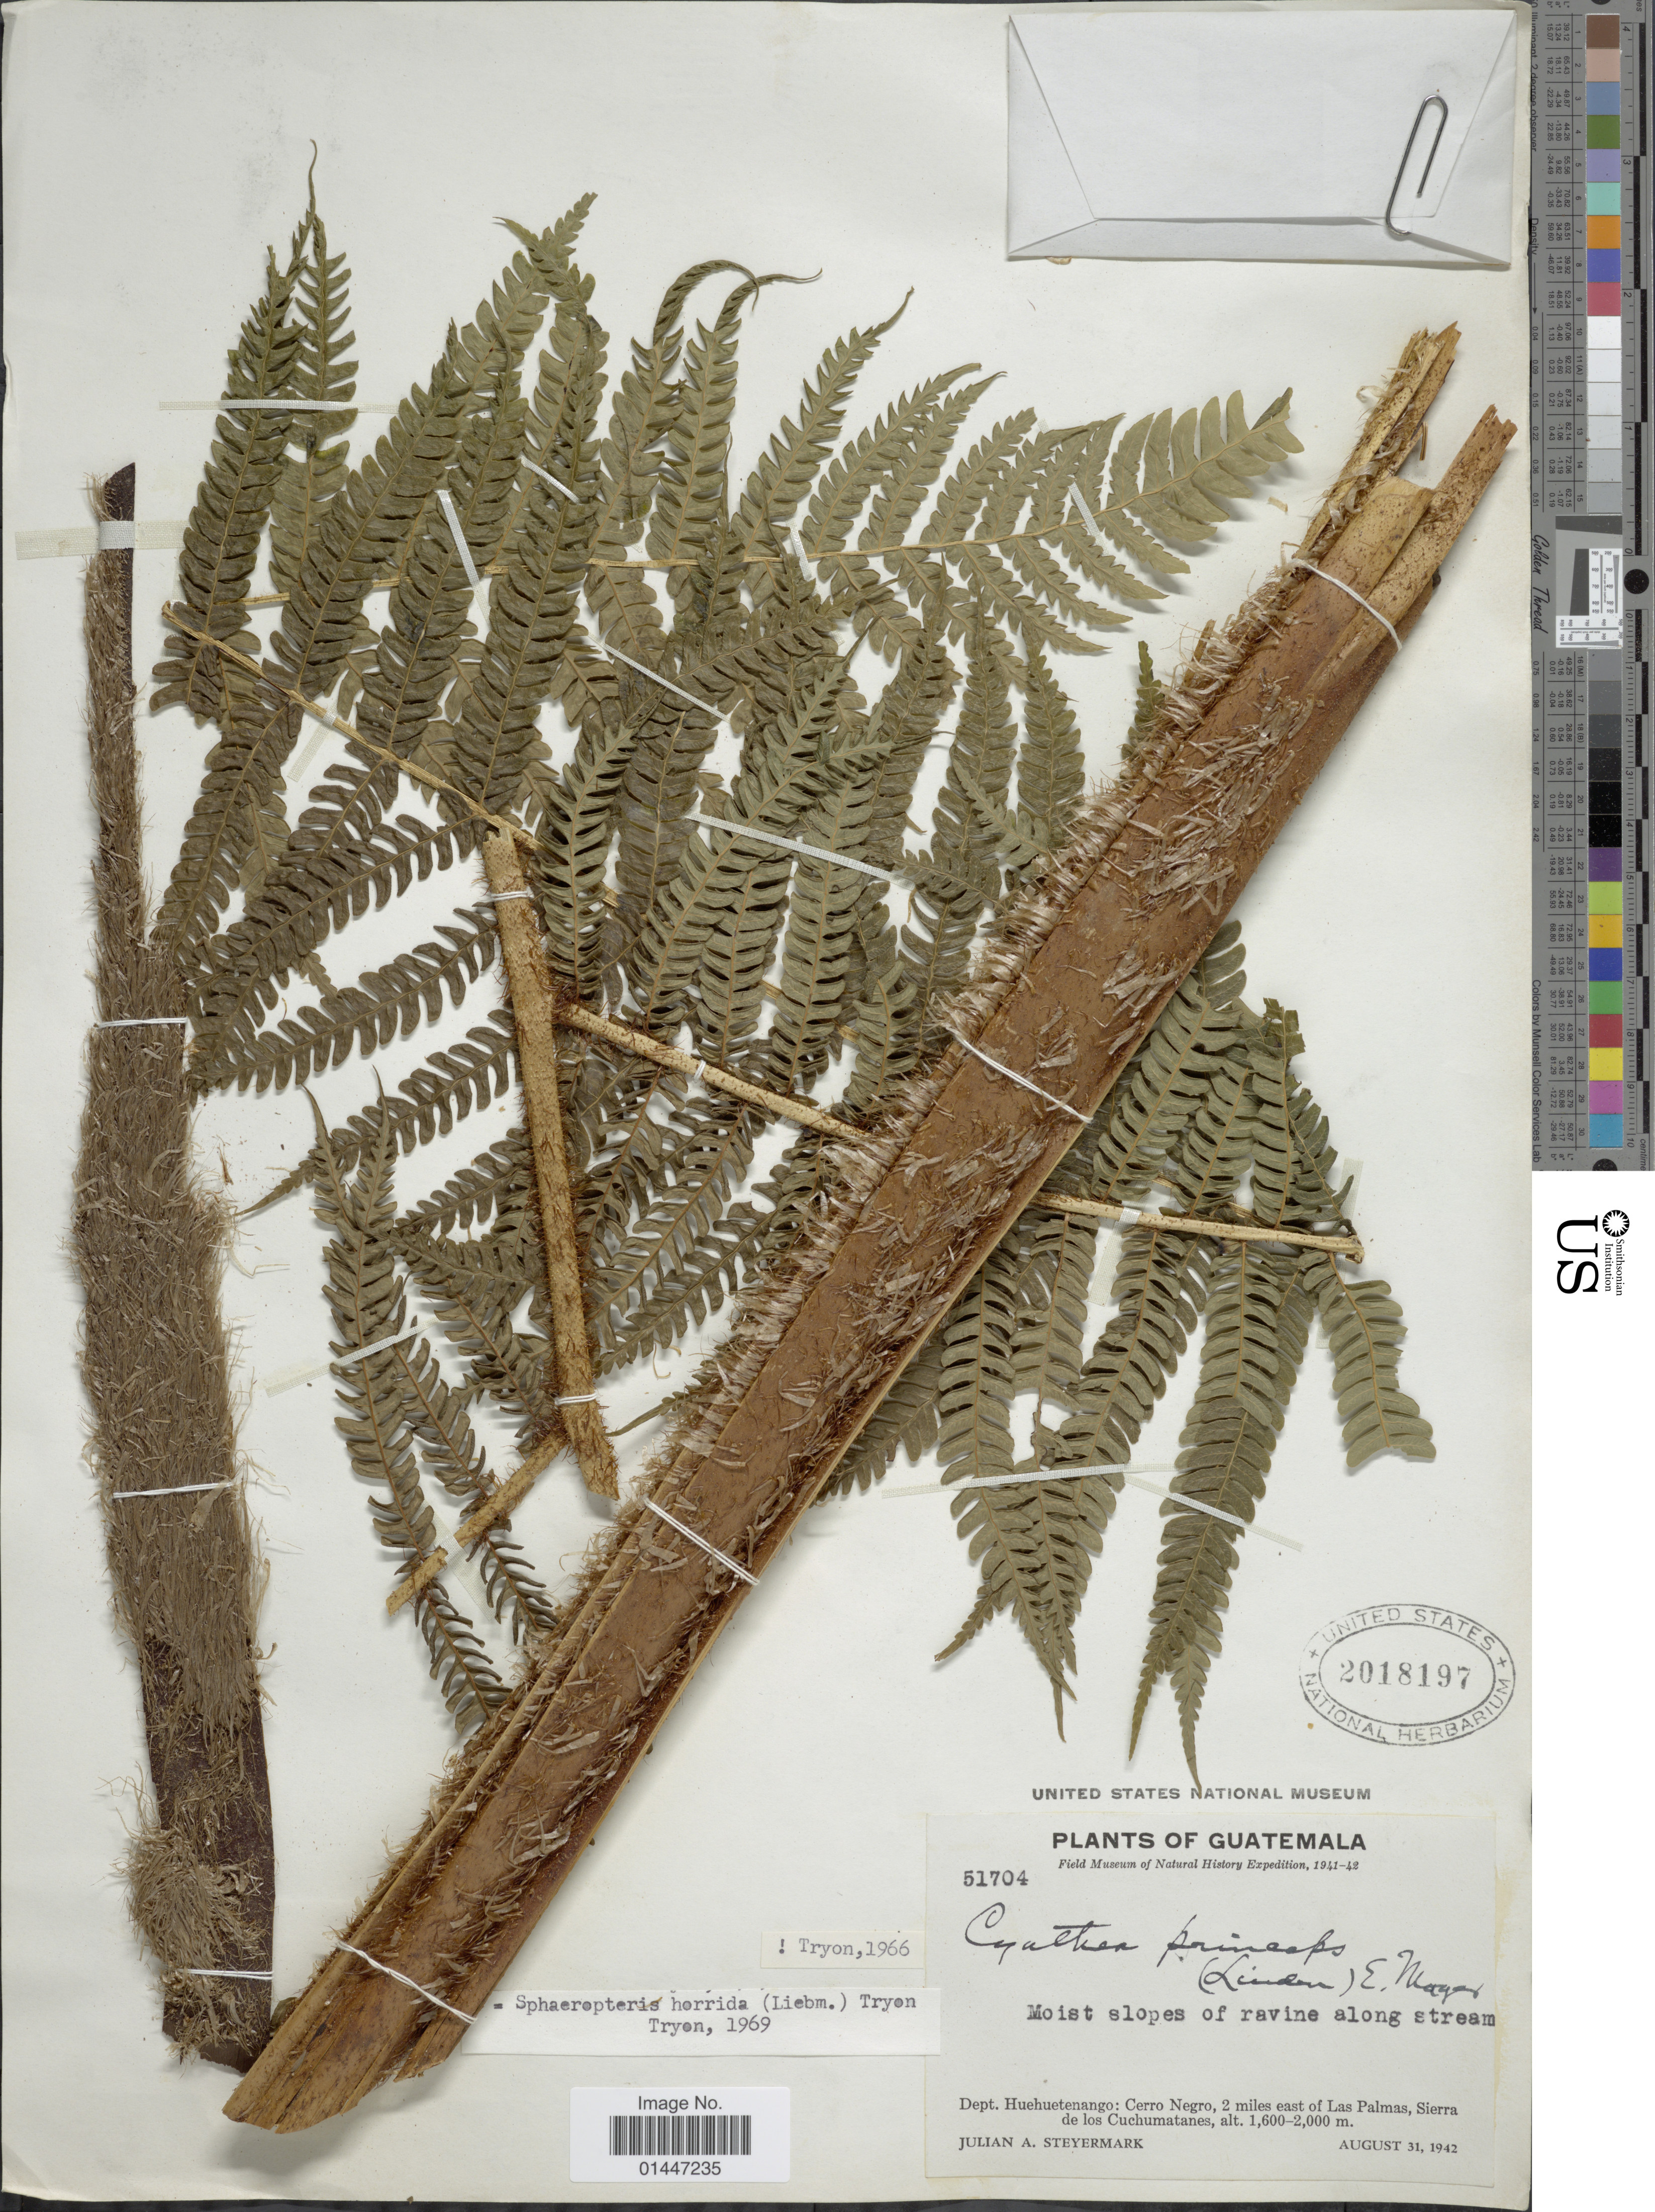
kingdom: Plantae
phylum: Tracheophyta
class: Polypodiopsida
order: Cyatheales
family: Cyatheaceae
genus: Sphaeropteris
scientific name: Sphaeropteris horrida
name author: (Liebm.) R.M. Tryon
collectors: J. Steyermark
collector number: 51704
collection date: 1942-08-31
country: Guatemala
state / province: Huehuetenango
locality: Moist slopes of ravine along stream. Dept. Huehuetenango: Cerro Negro, 2 miles east of Las Palmas, Sierra de los Cuchumatanes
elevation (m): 1600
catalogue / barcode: US 2018197